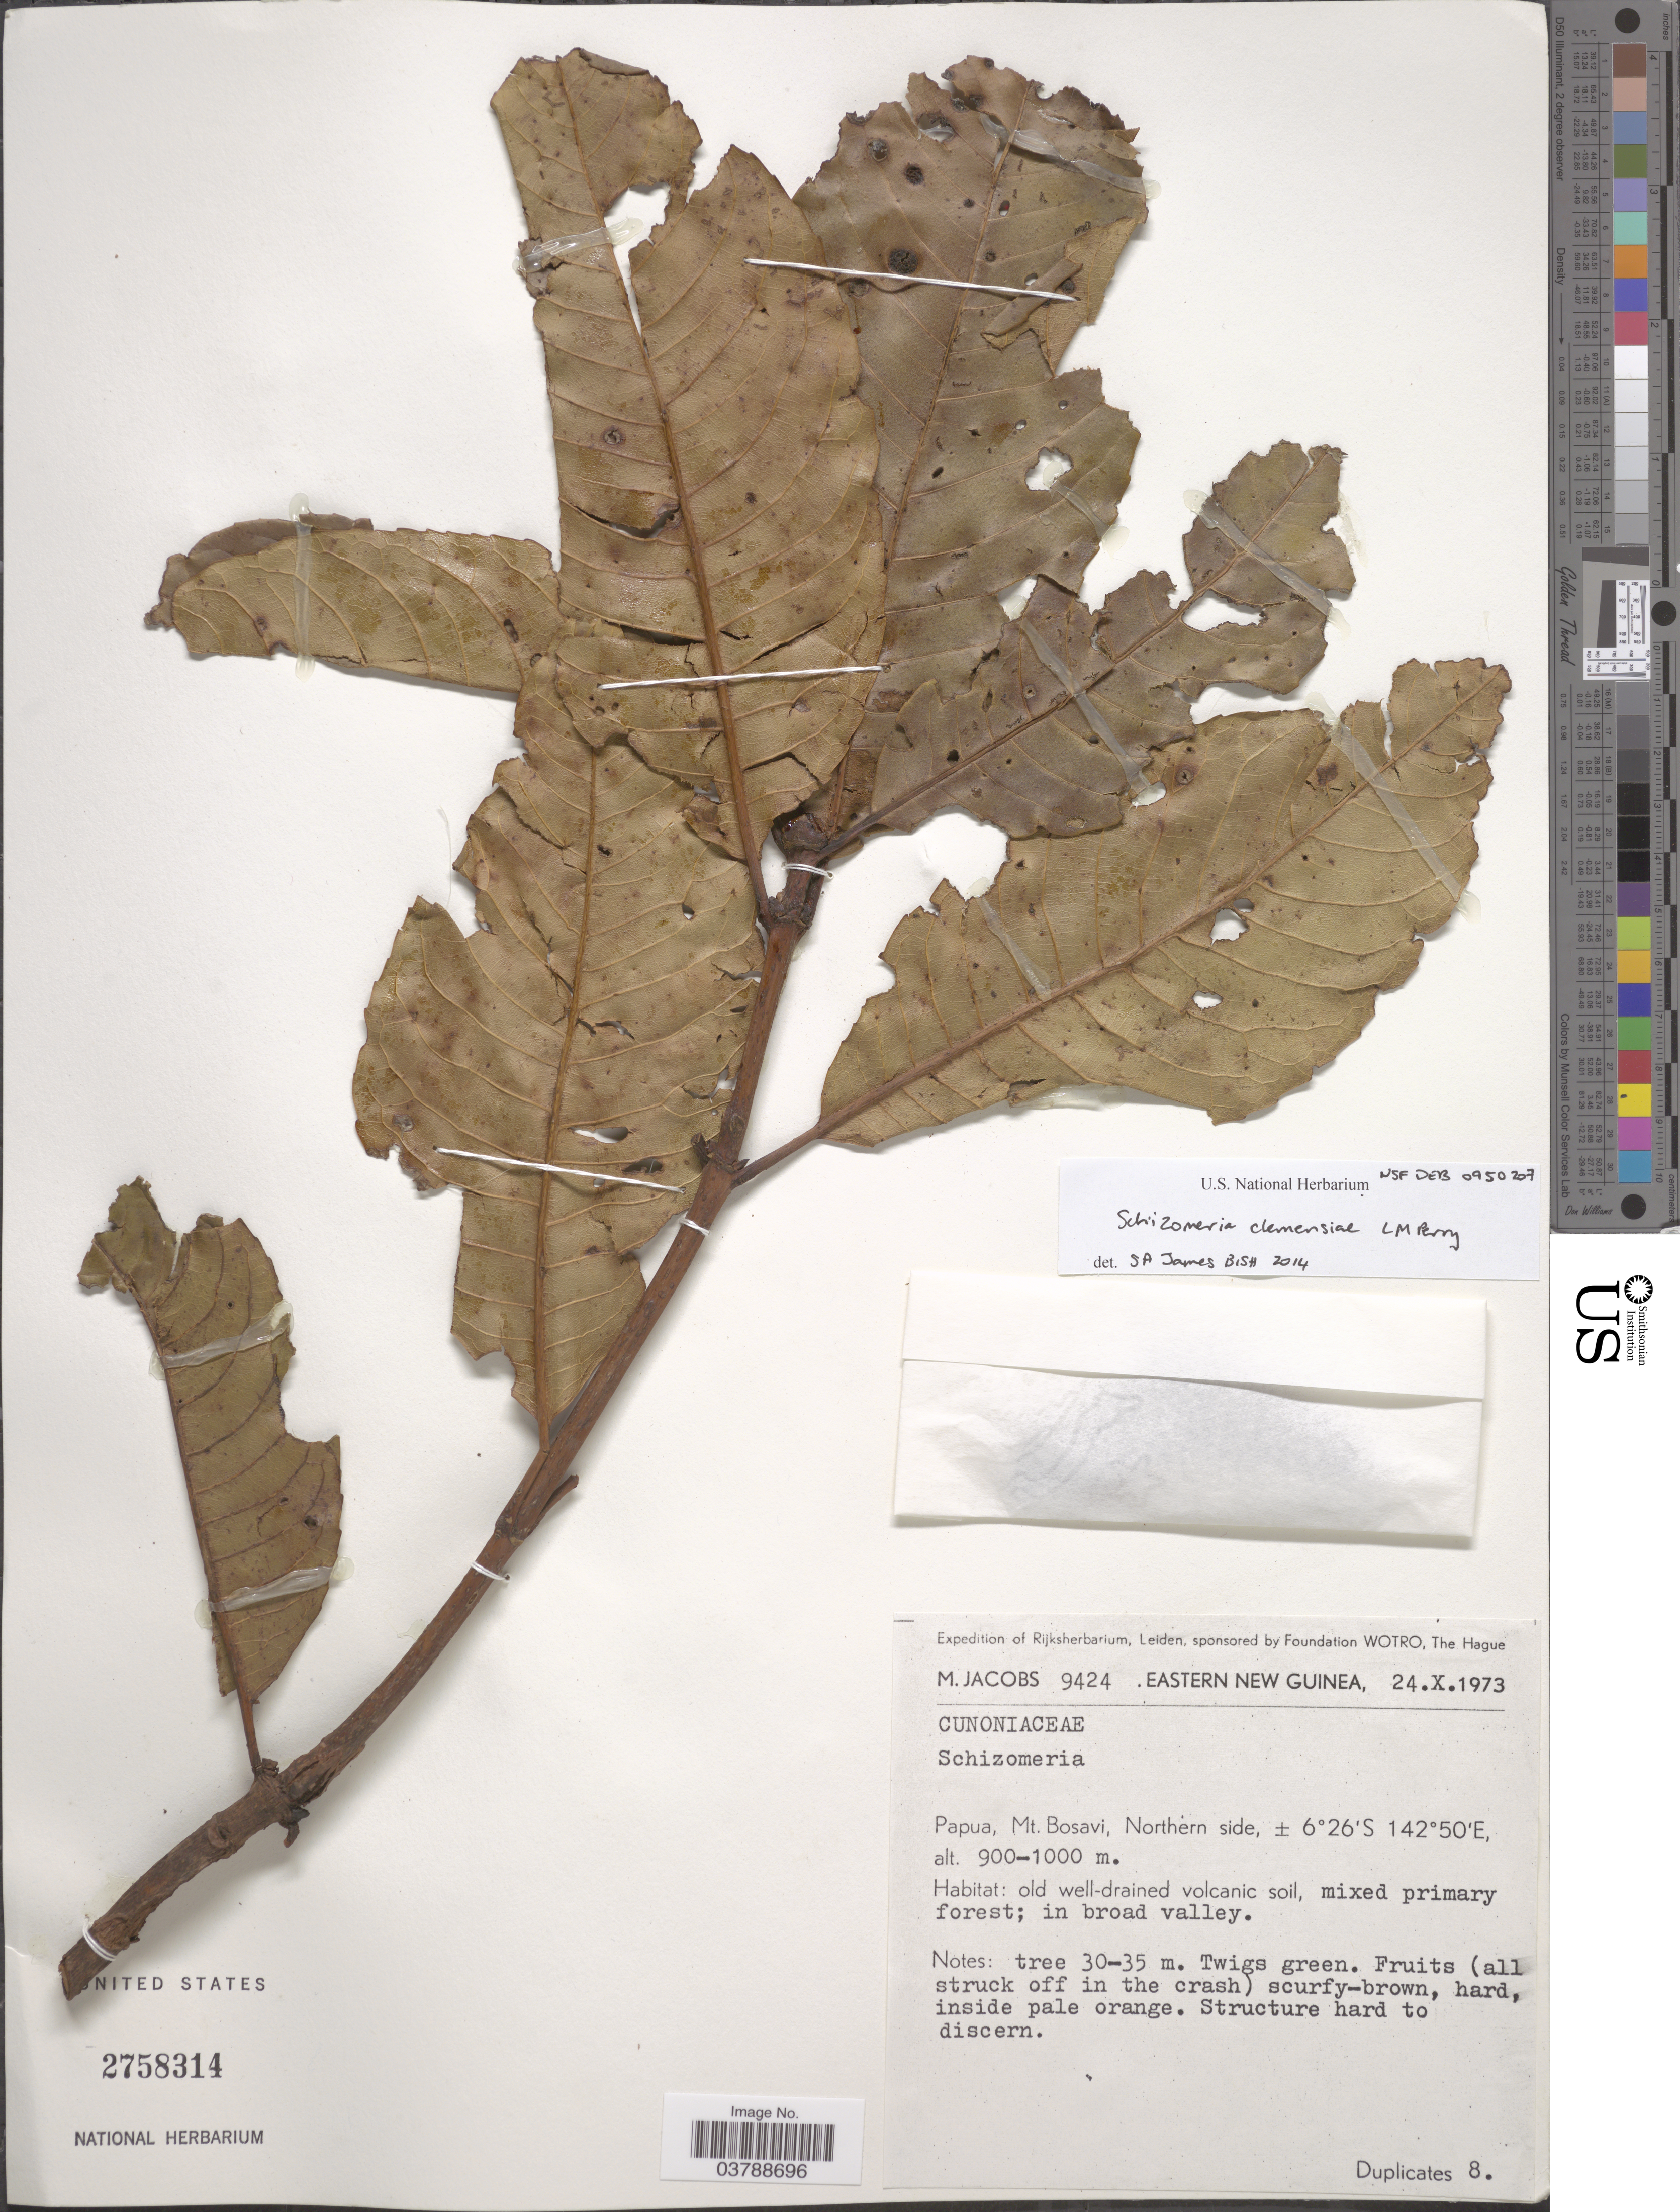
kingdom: Plantae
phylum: Tracheophyta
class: Magnoliopsida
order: Oxalidales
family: Cunoniaceae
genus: Schizomeria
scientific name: Schizomeria clemensiae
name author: L.M. Perry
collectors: M. Jacobs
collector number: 9424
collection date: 1973-10-24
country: Papua New Guinea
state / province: Northern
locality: Eastern New Guinea. Papua, Mt. Bosavi, Northern side.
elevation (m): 900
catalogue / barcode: US 2758314